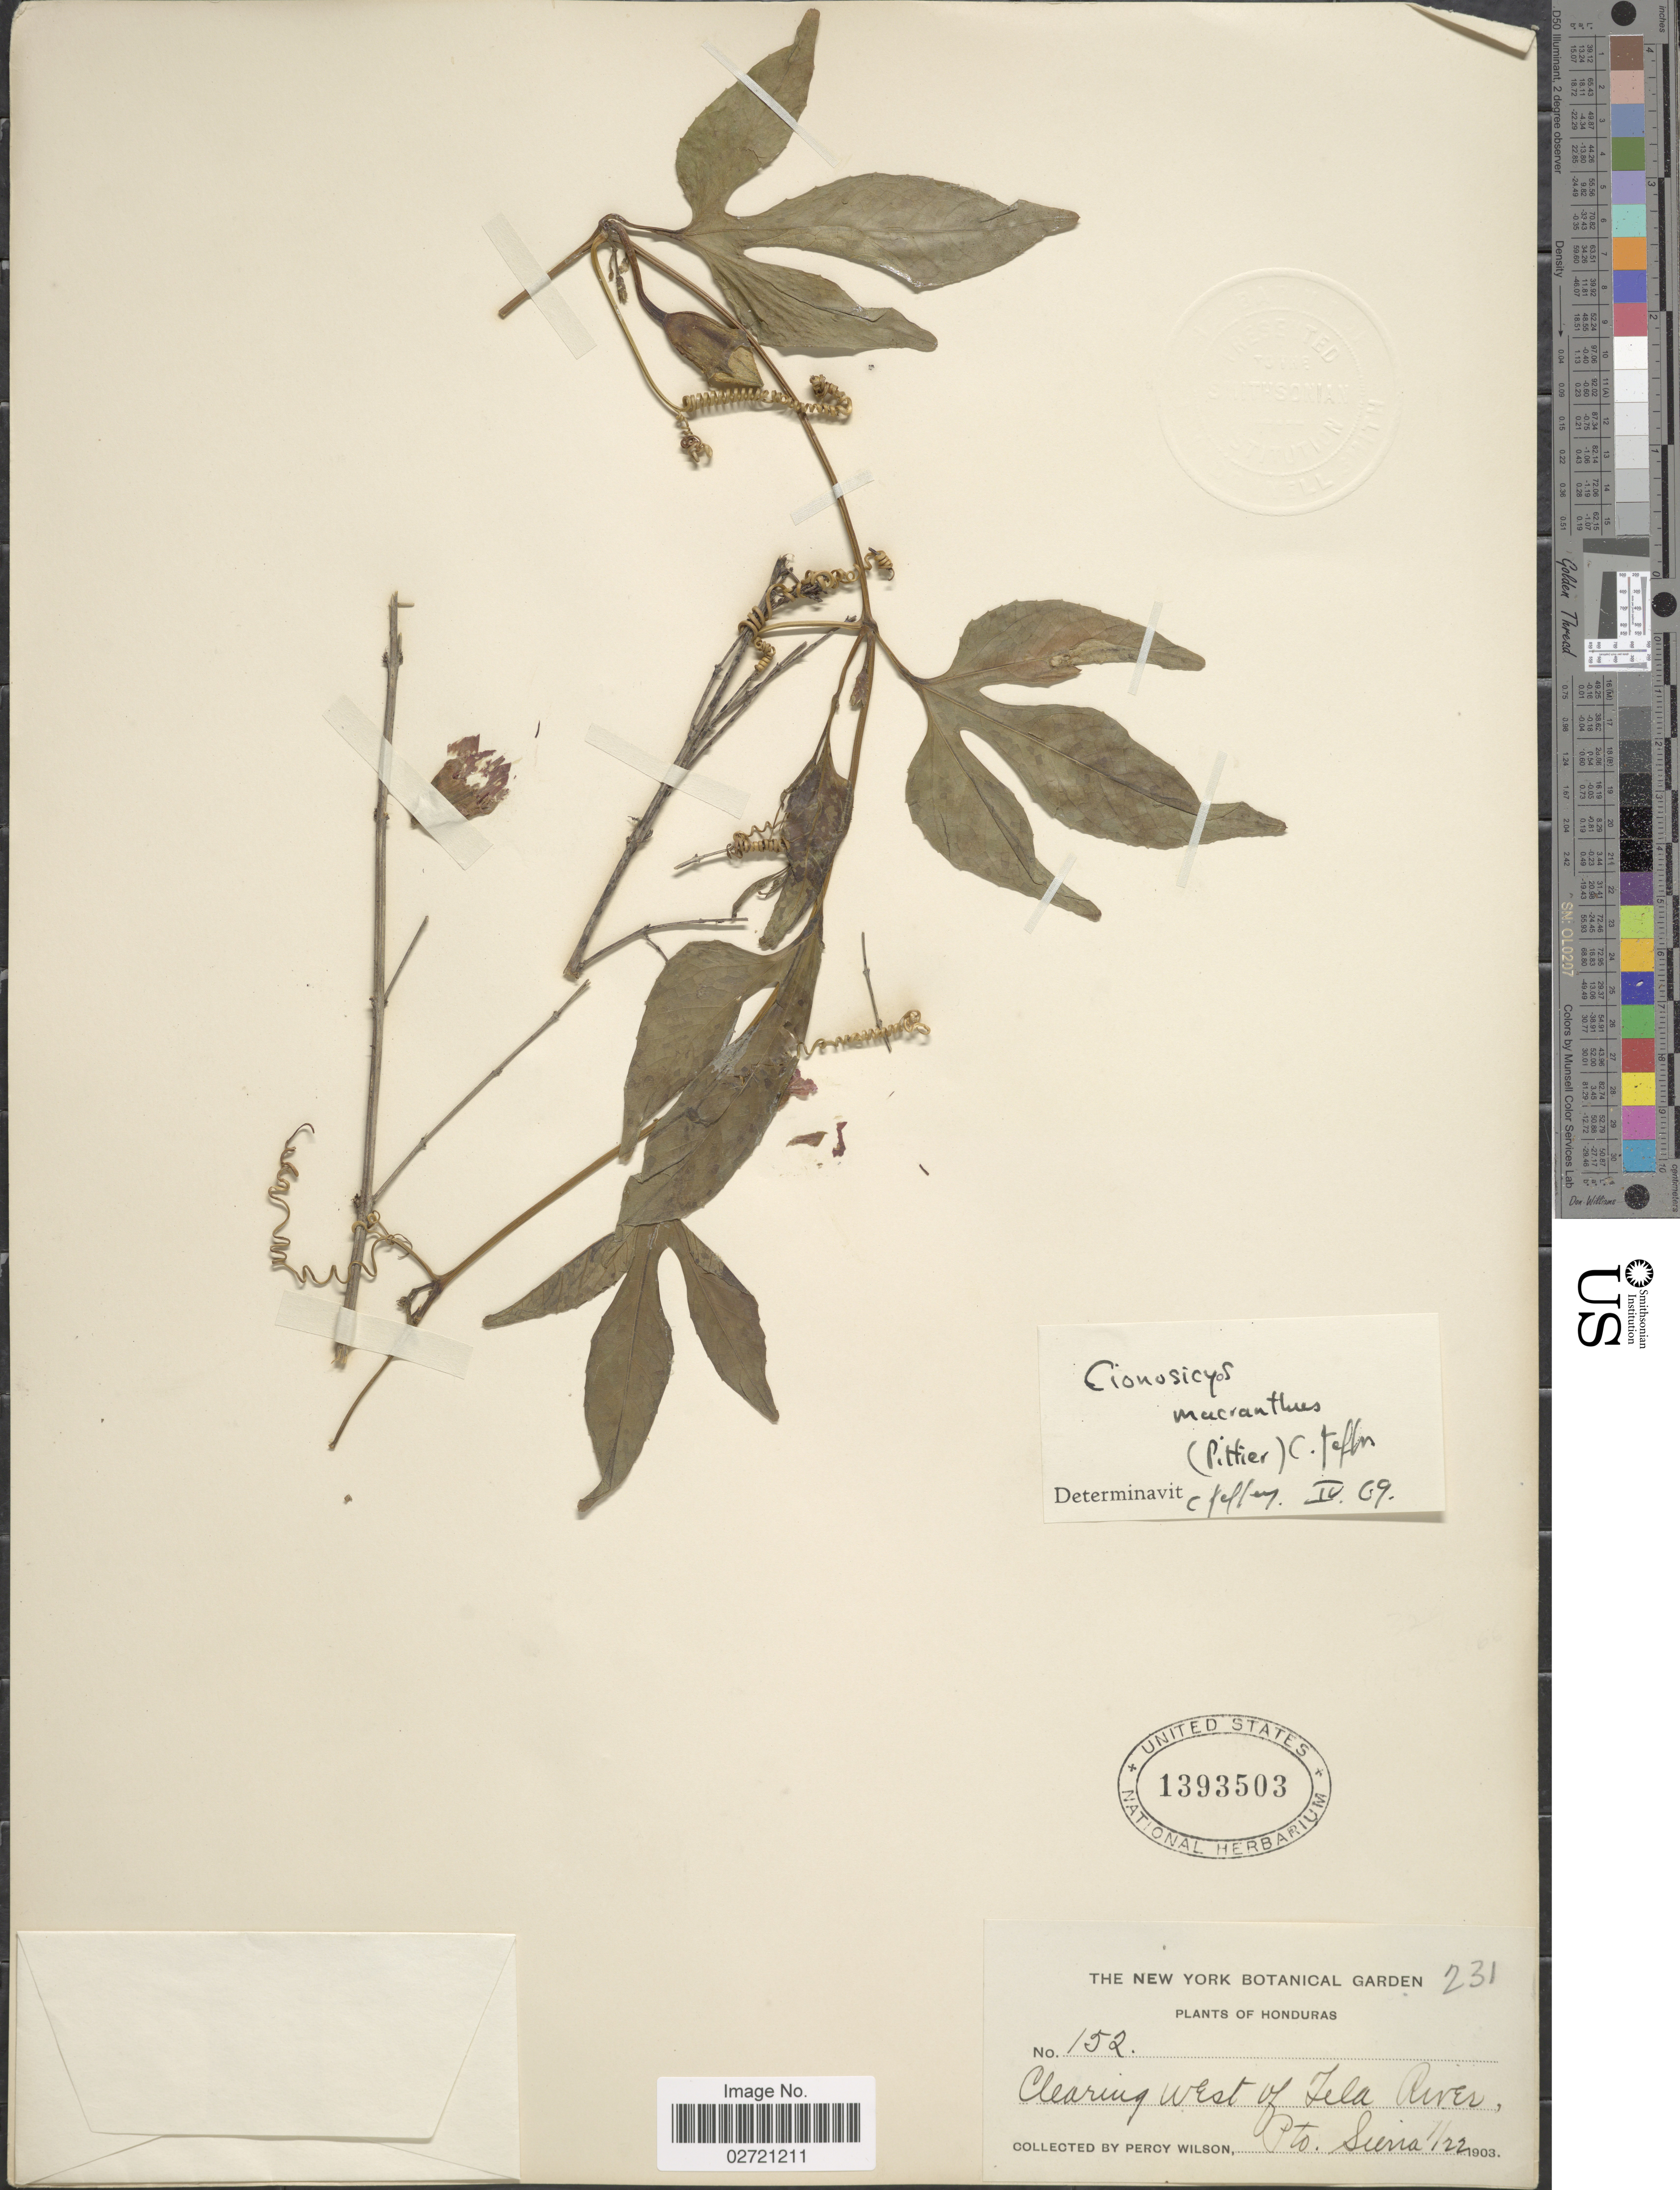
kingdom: Plantae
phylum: Tracheophyta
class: Magnoliopsida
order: Cucurbitales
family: Cucurbitaceae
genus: Cionosicys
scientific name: Cionosicys macranthus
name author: (Pittier) C. Jeffrey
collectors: P. Wilson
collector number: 152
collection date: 1903-01-22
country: Honduras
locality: West of Tela River, Pto. Sierra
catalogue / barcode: US 1393503